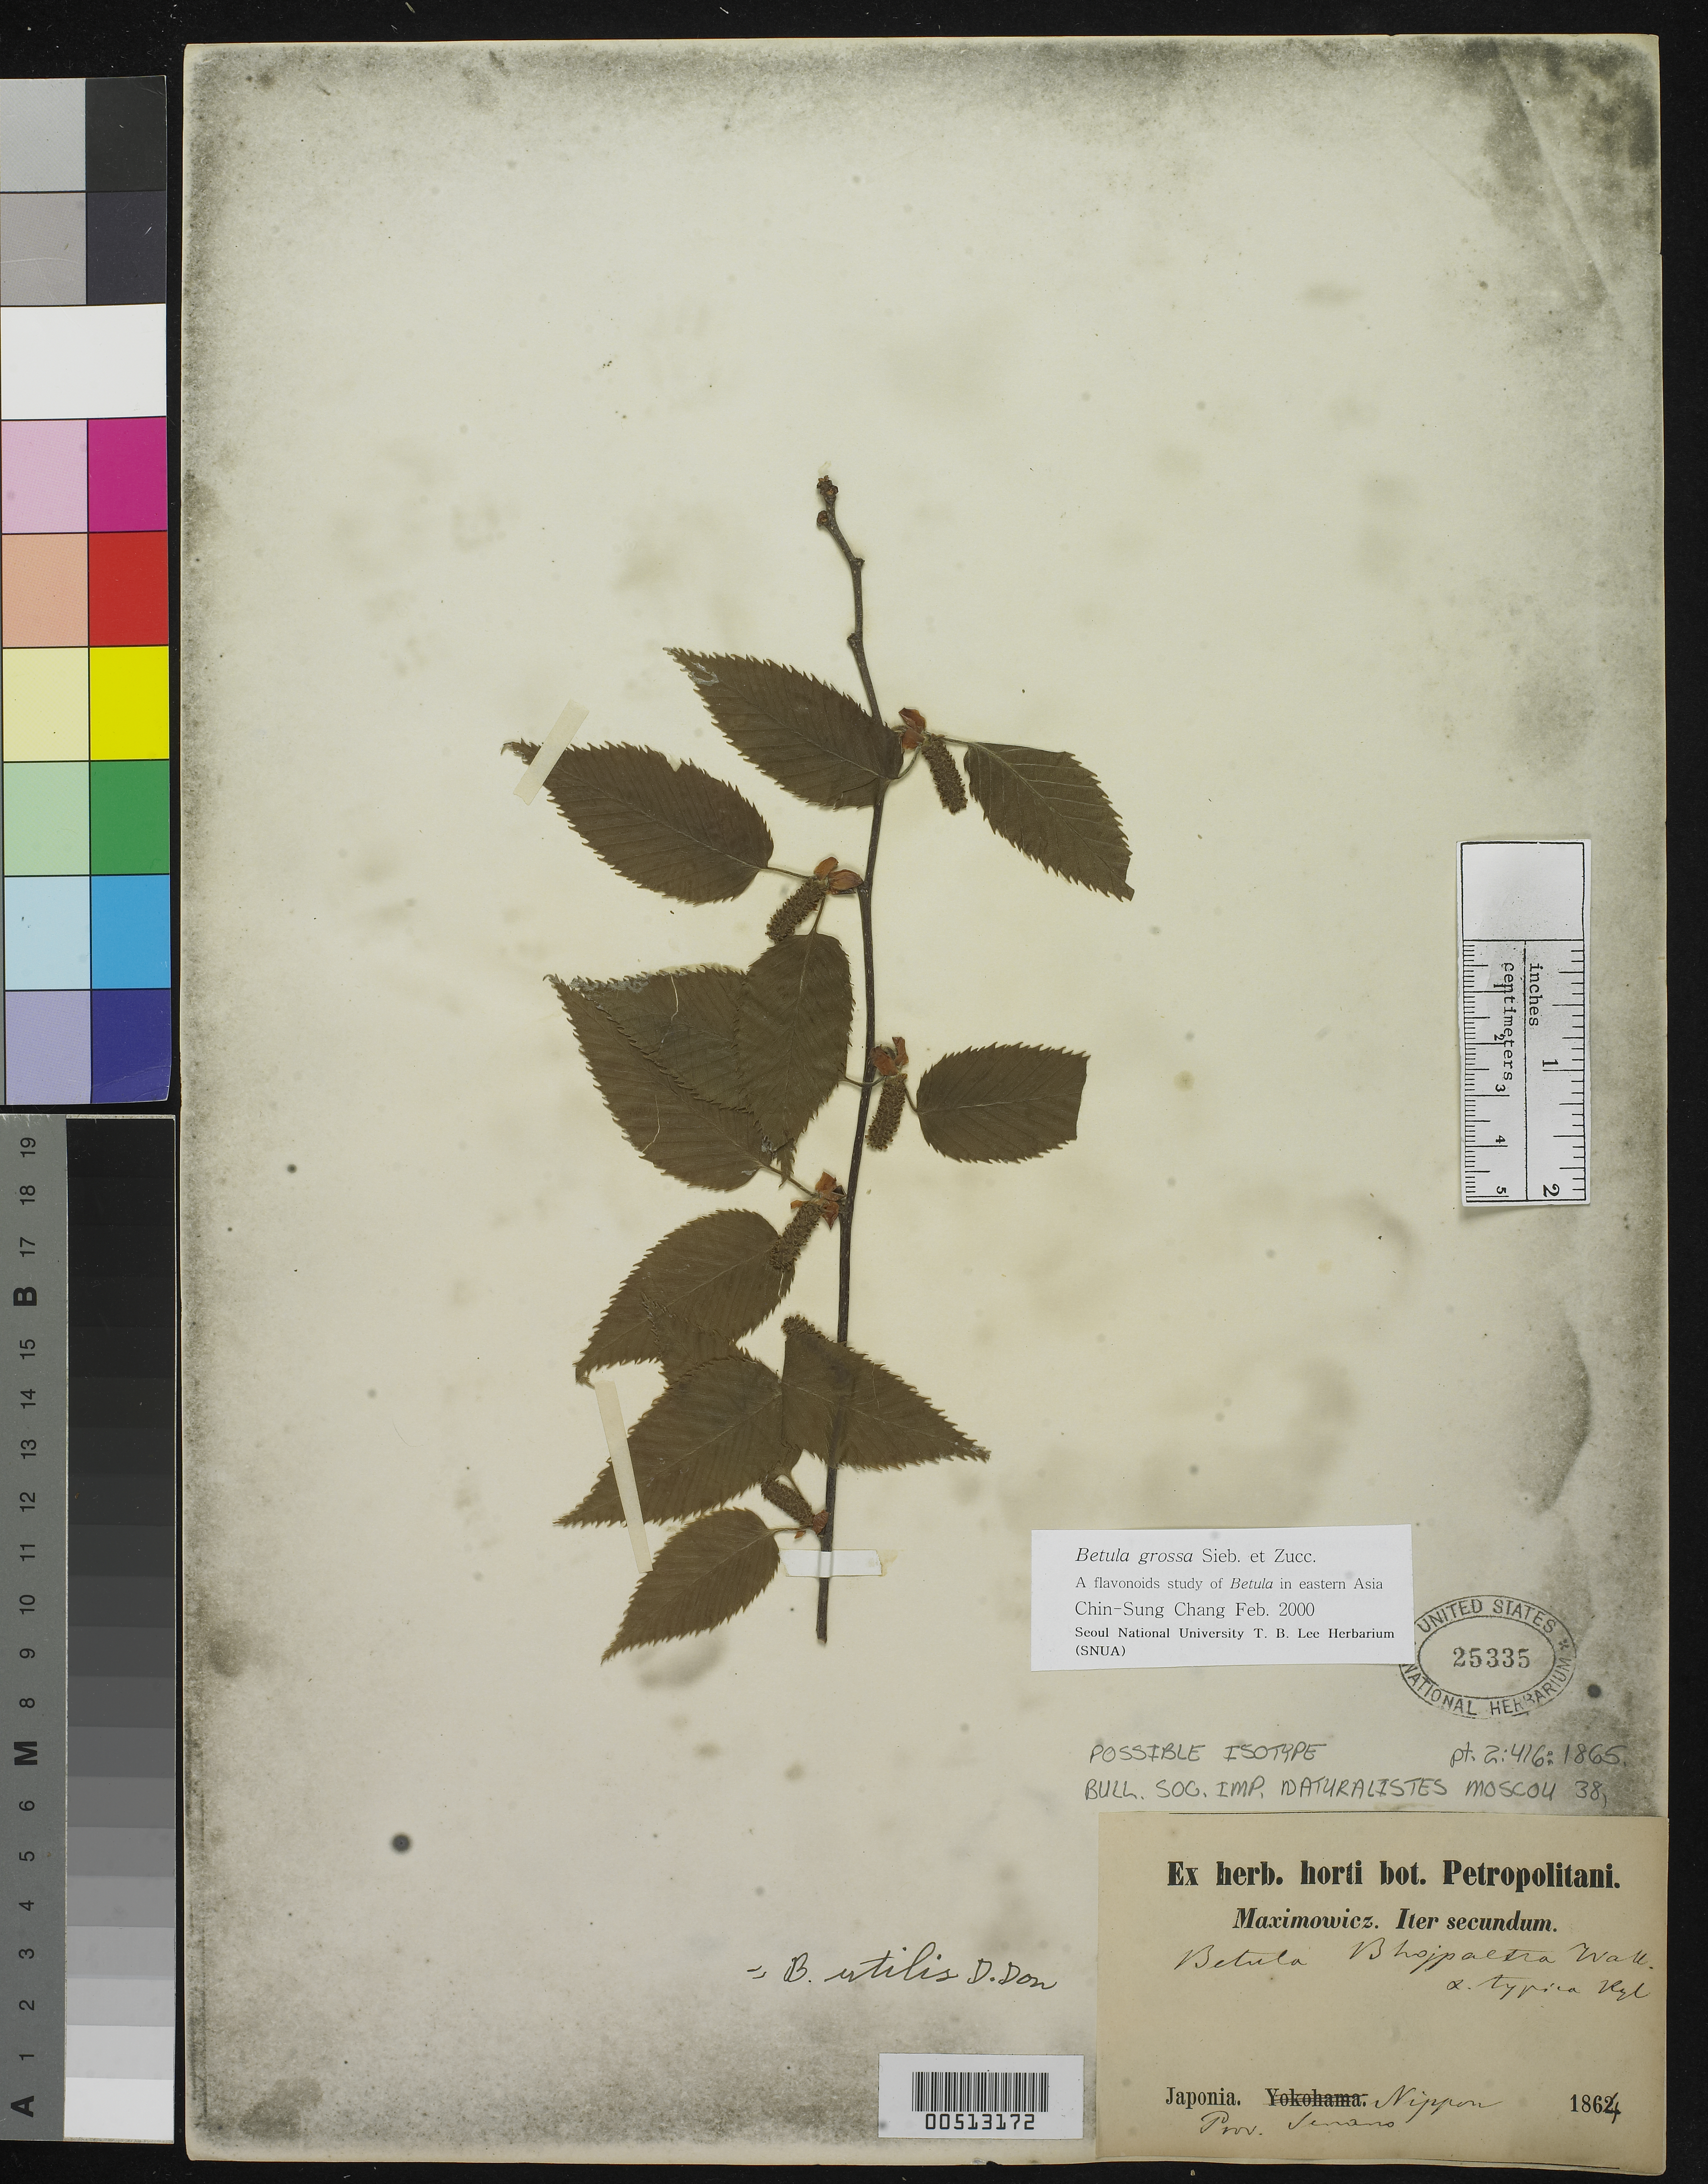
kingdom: Plantae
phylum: Tracheophyta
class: Magnoliopsida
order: Fagales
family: Betulaceae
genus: Betula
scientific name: Betula bhojpaltra var. typica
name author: Regel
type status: Possible Isotype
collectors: C. J. Maximowicz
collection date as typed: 1864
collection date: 1864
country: Japan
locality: Nippon, prov. Senano.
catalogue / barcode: US 25335